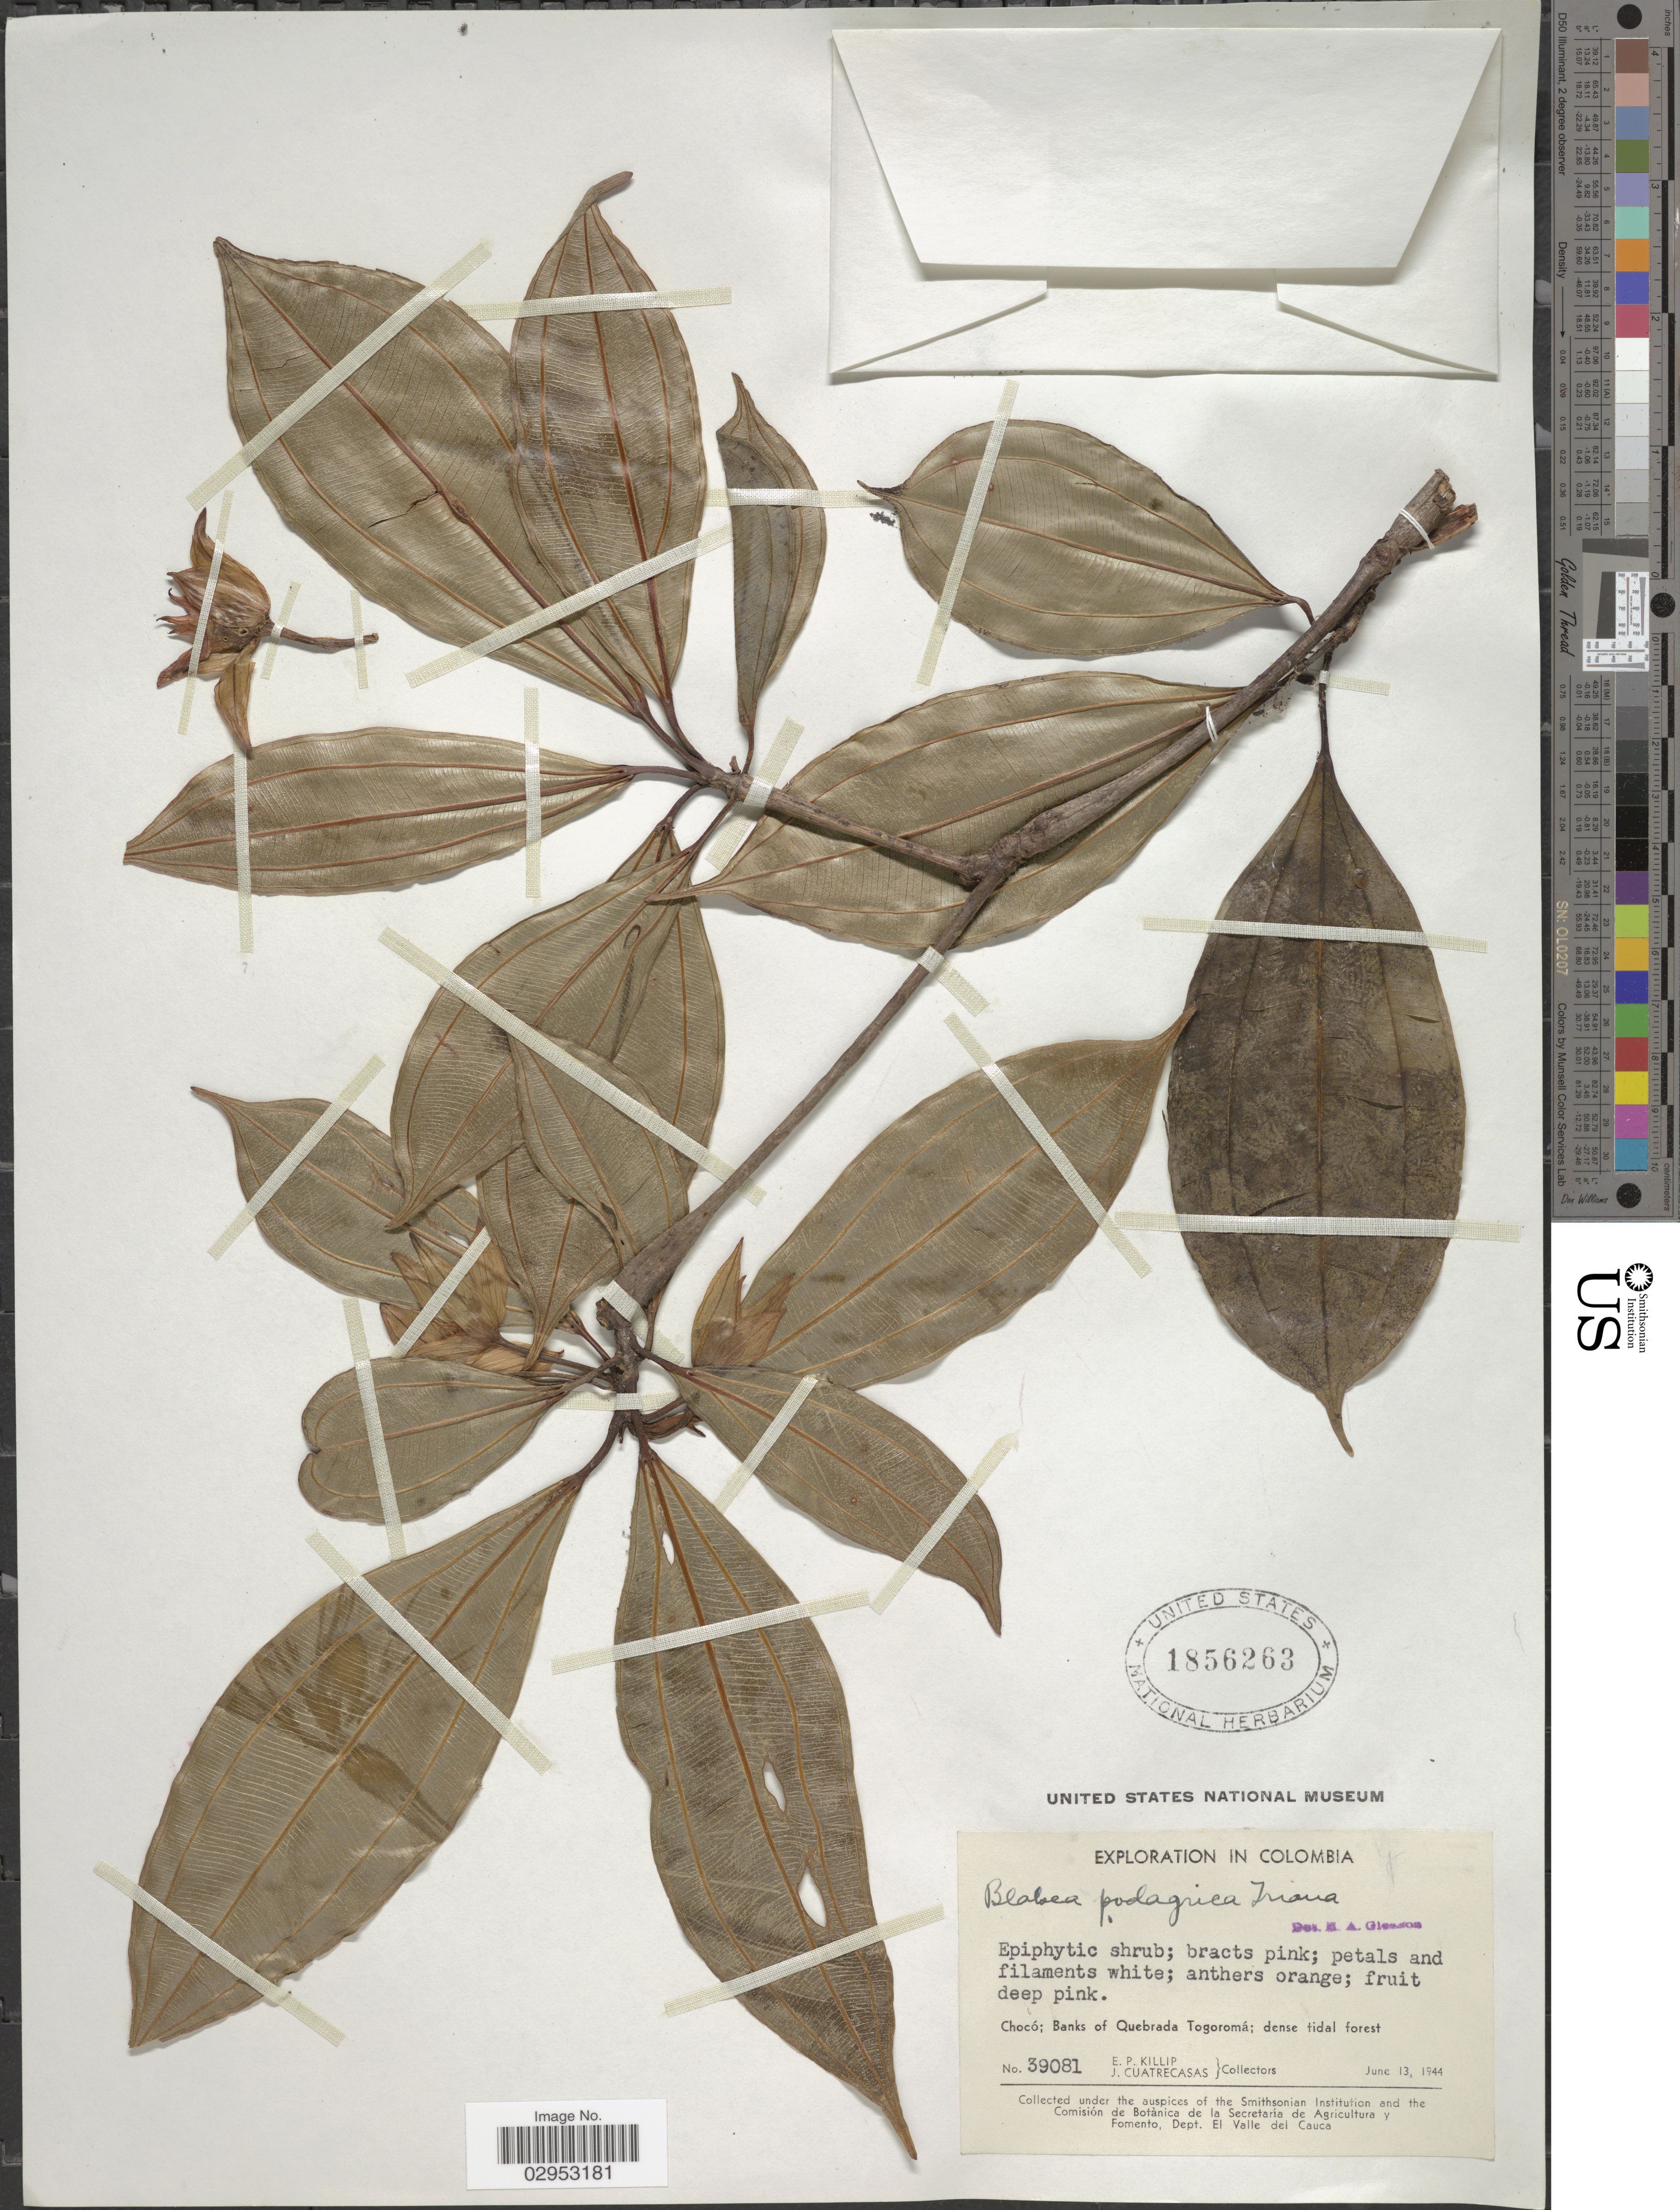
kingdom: Plantae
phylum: Tracheophyta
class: Magnoliopsida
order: Myrtales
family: Melastomataceae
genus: Blakea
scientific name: Blakea podagrica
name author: Triana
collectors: E. P. Killip & J. Cuatrecasas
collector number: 39081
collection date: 1944-06-13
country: Colombia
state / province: Chocó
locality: Banks of Quebrada Togoromá.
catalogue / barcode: US 1856263